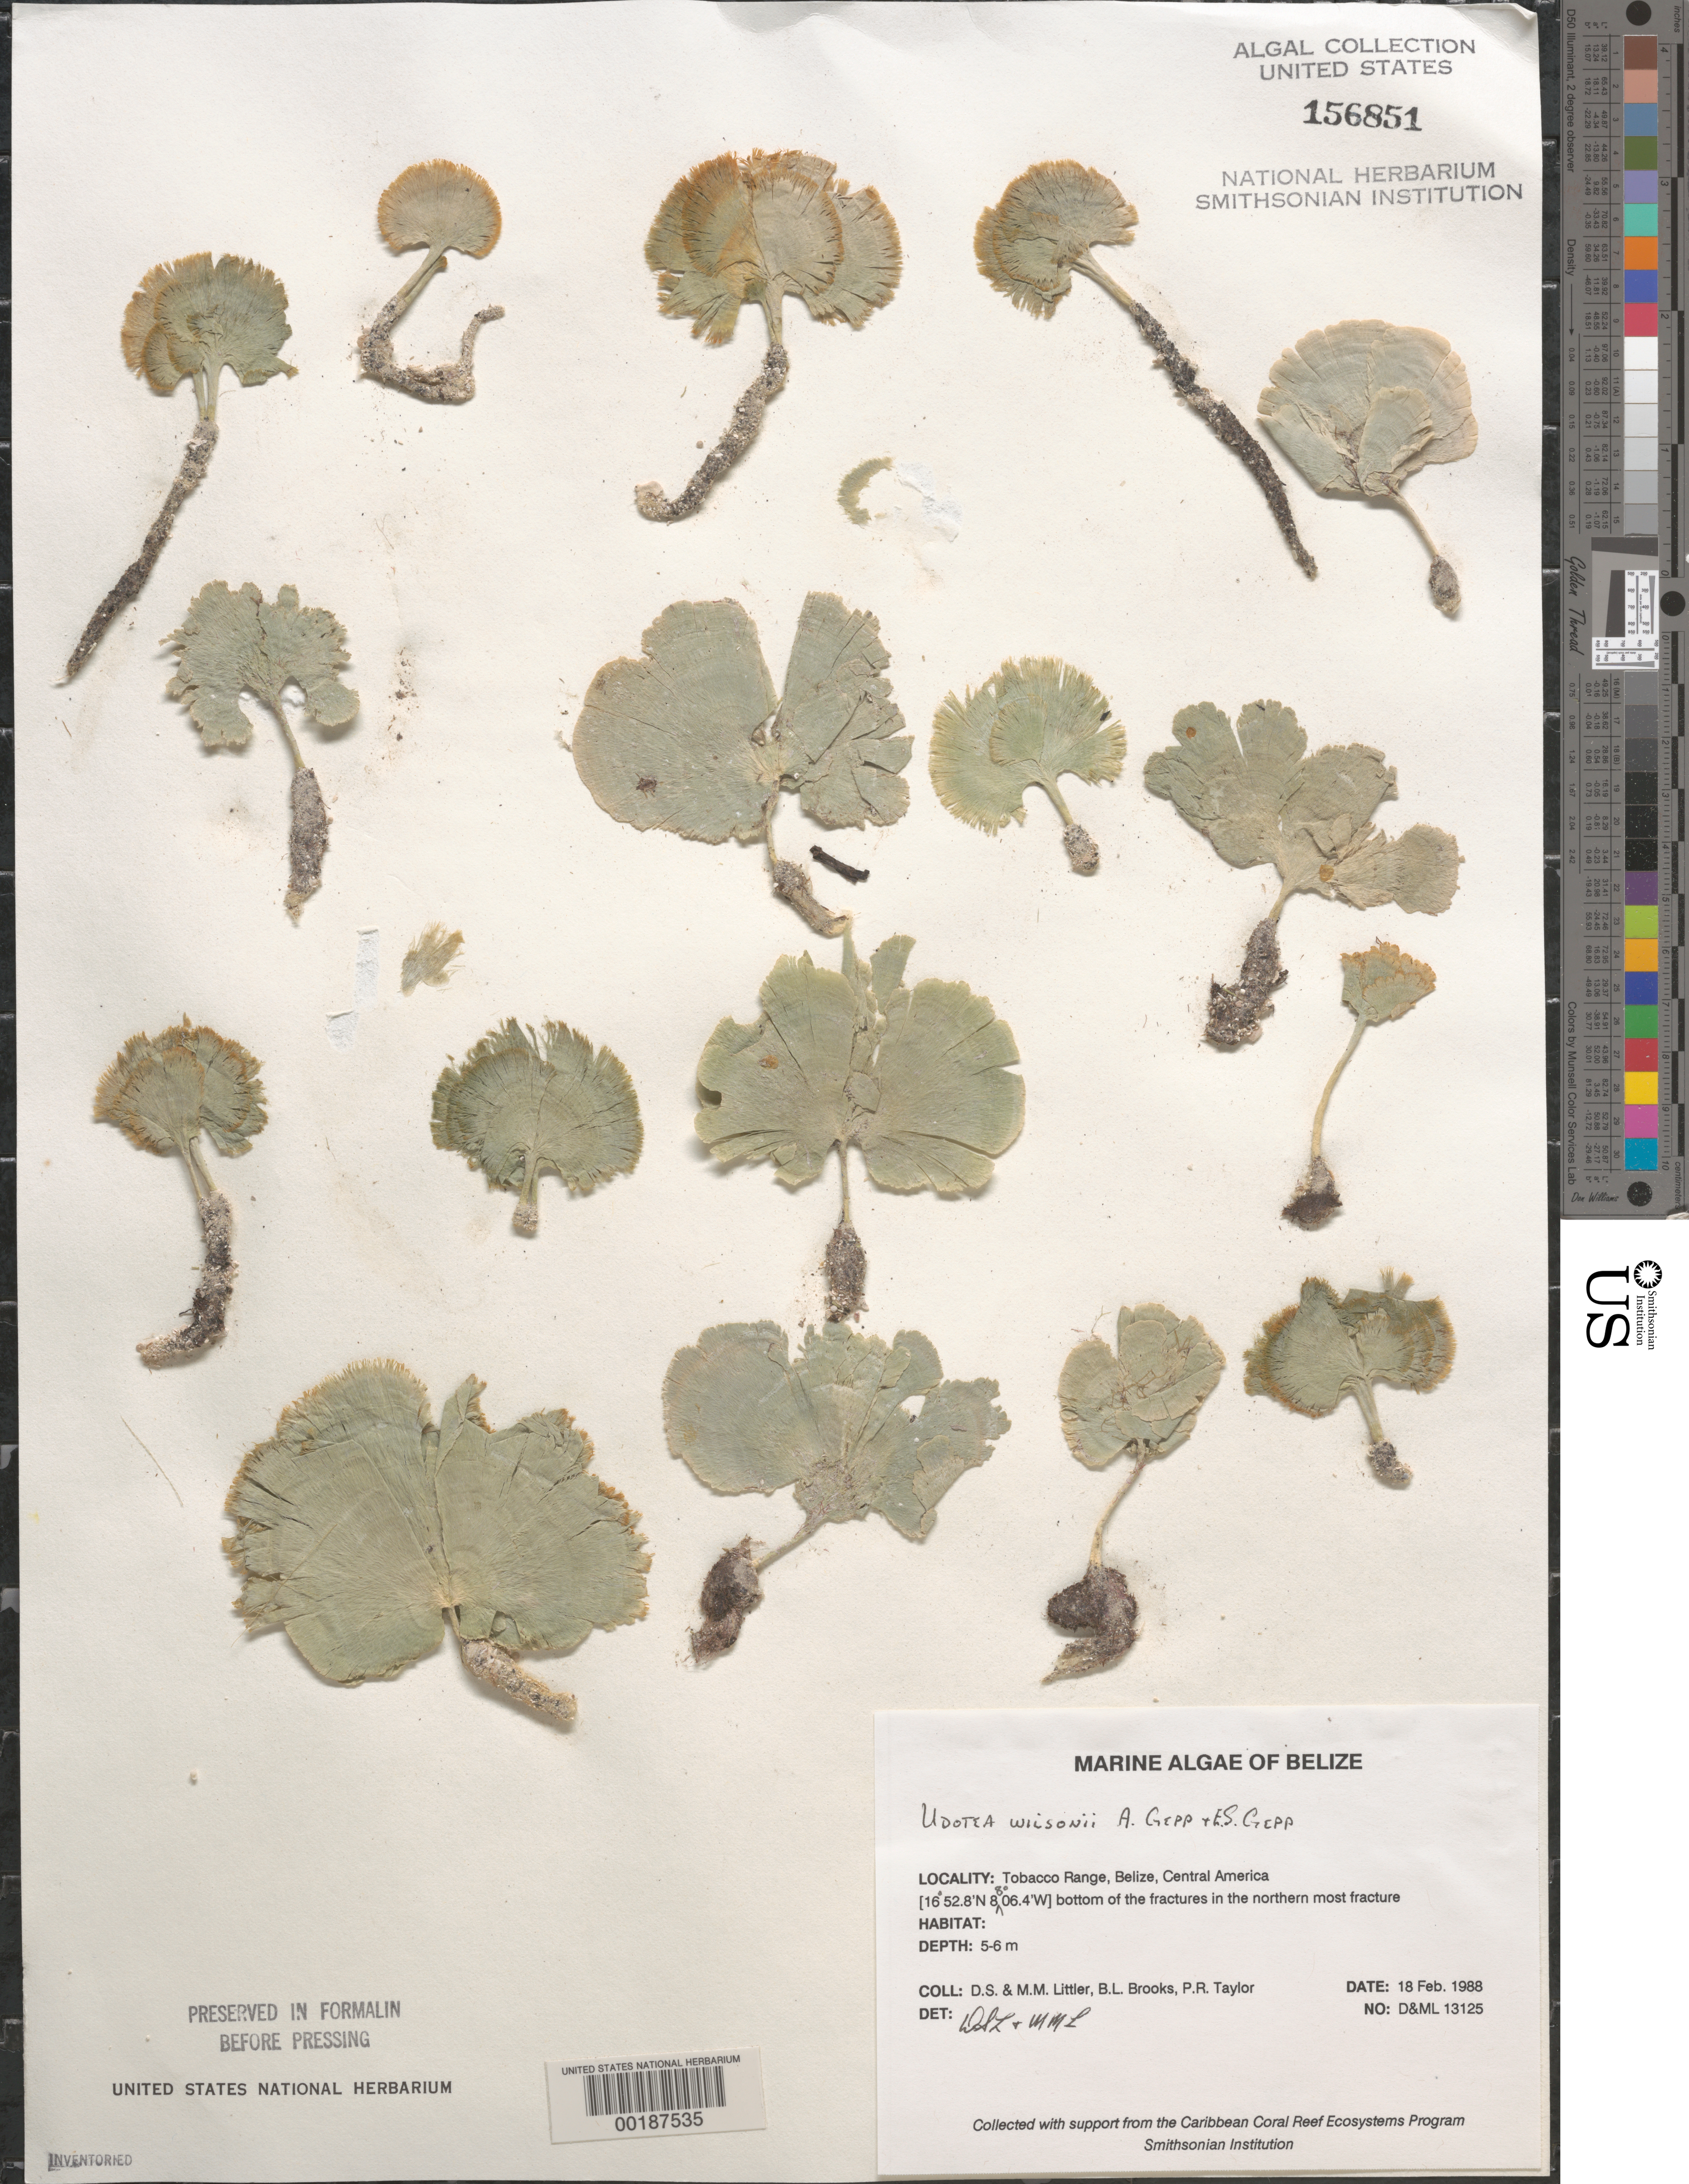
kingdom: Plantae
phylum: Chlorophyta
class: Ulvophyceae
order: Bryopsidales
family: Udoteaceae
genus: Udotea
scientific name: Udotea wilsonii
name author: A. Gepp et al. in A. Gepp & E. Gepp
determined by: Littler, D. S.; Littler, M. M.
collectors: D. S. Littler, M. M. Littler, B. Brooks & P. R. Taylor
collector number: D&ML 13125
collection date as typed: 18 Feb 1988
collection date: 1988-02-18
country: Belize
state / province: Stann Creek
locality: Tobacco Range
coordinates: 16 52.8' N, 88 06.4' W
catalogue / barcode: US 156851